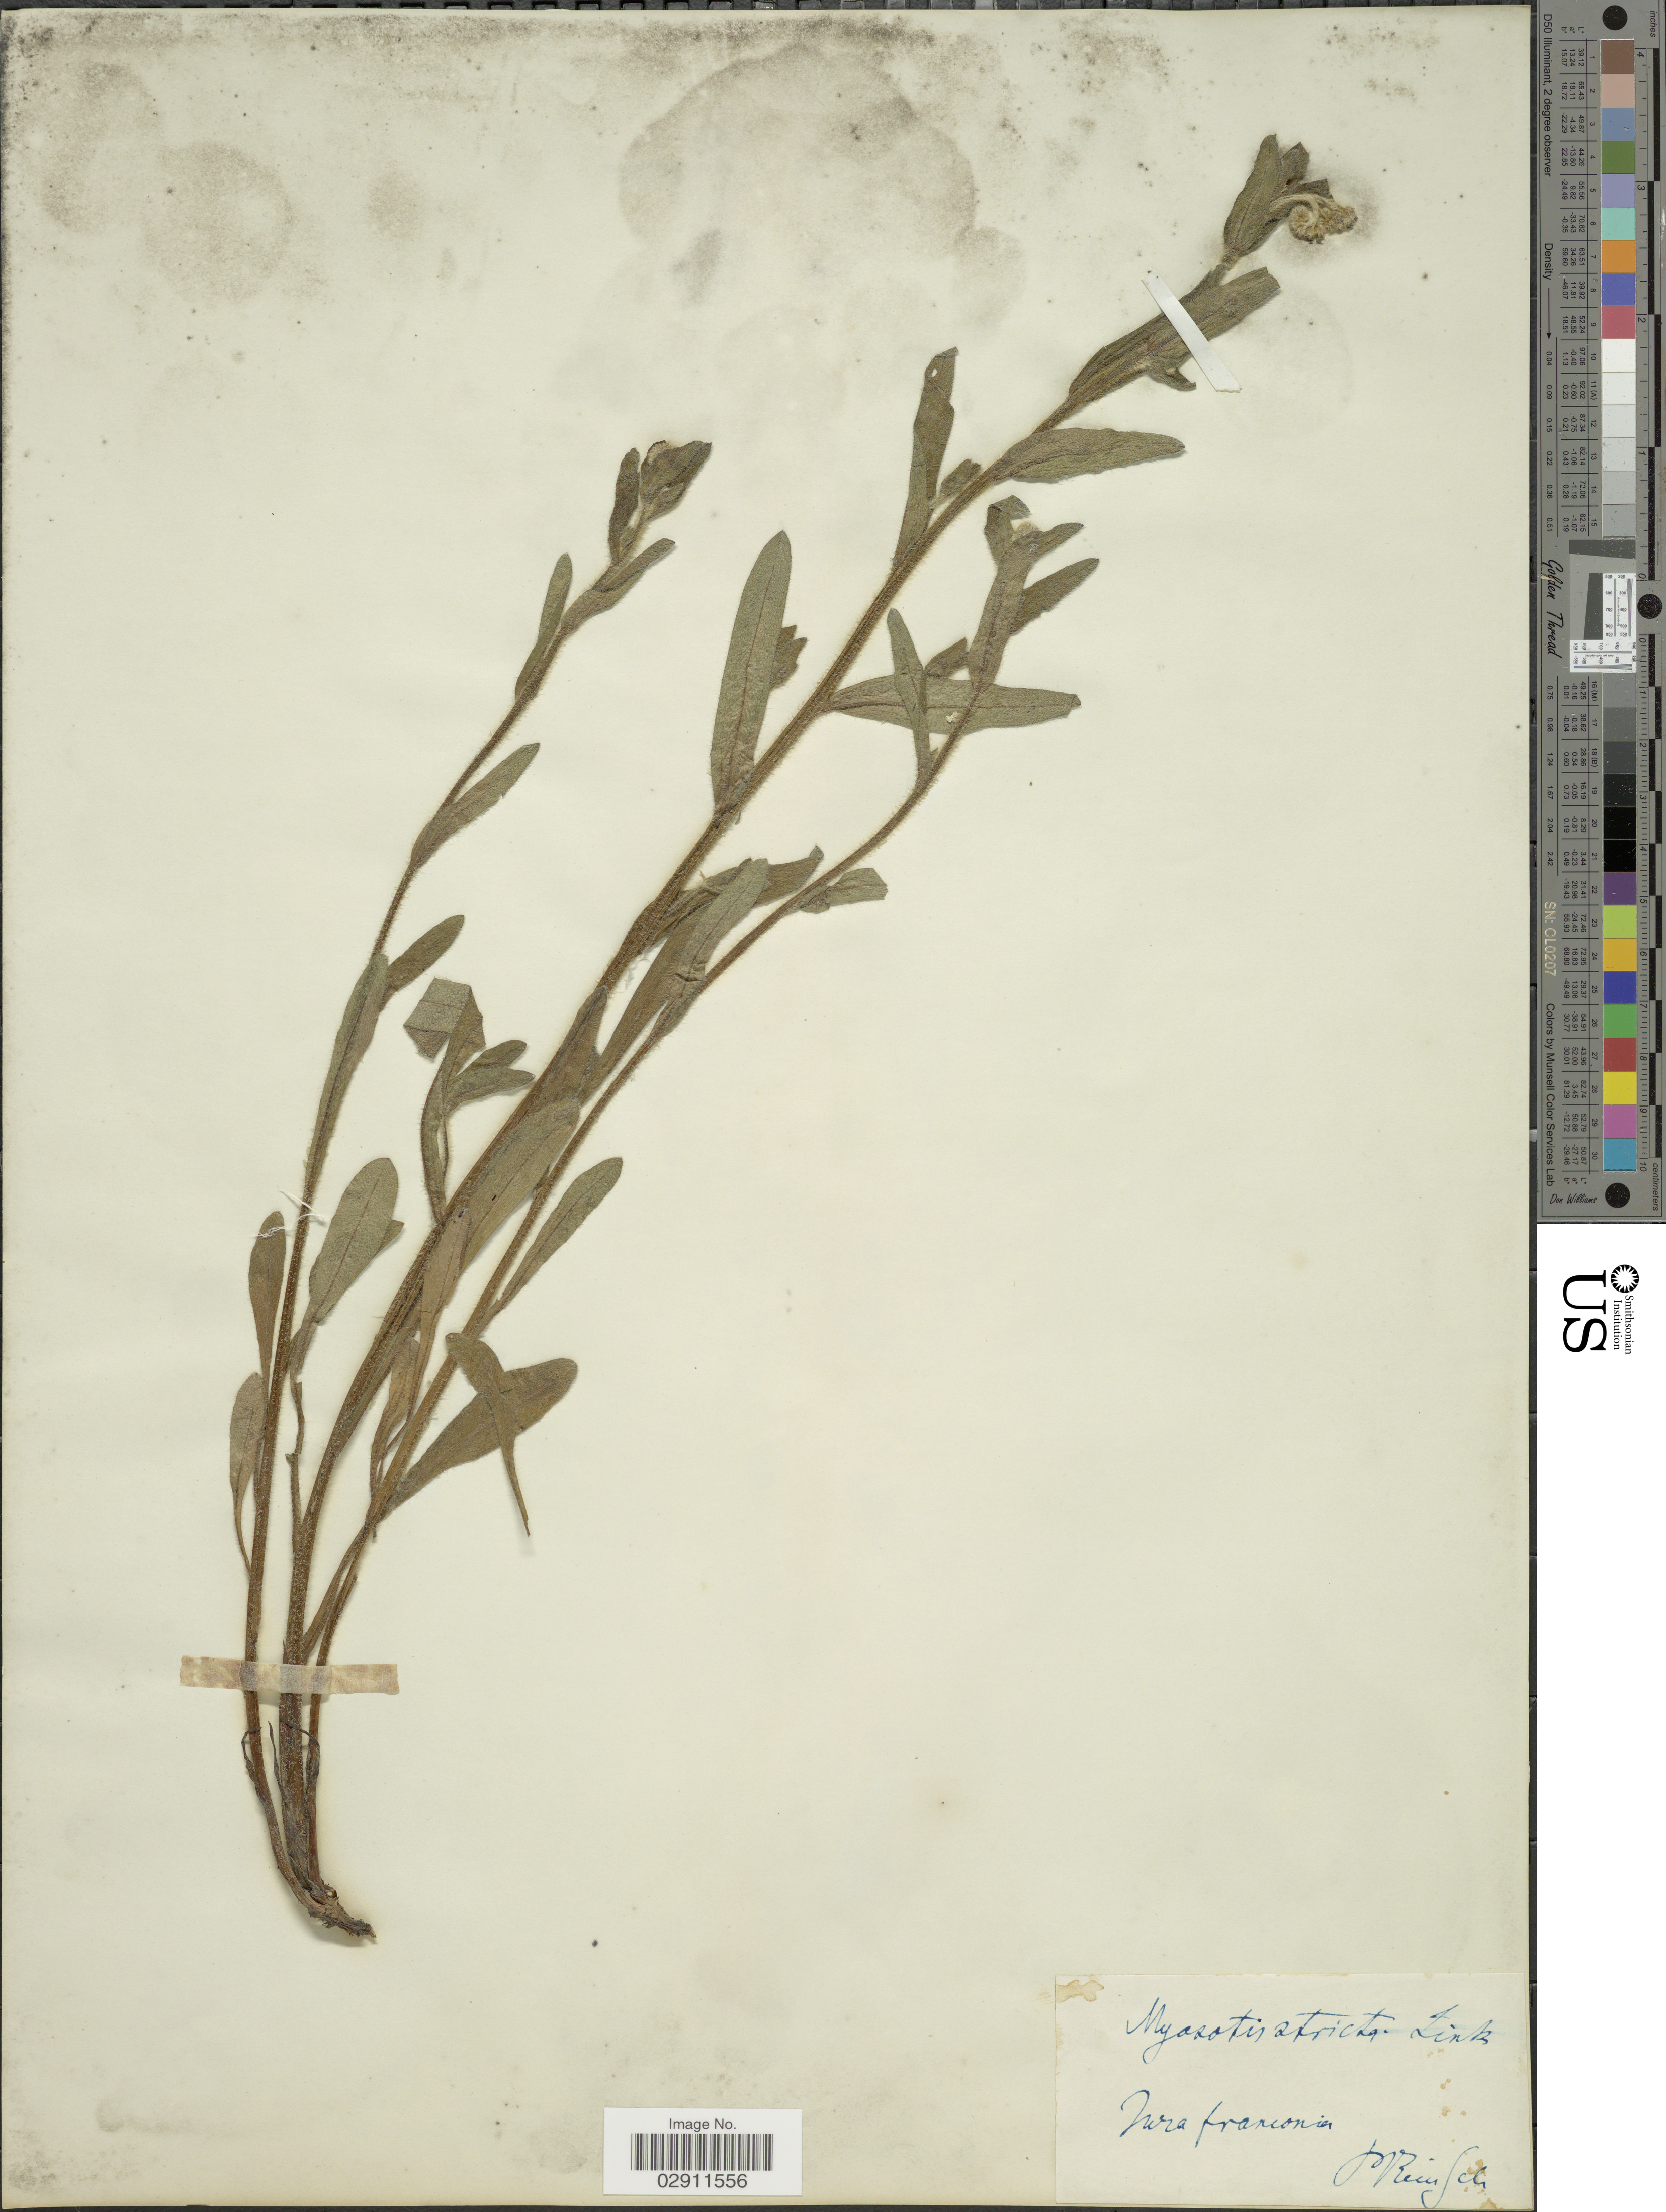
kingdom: Plantae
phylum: Tracheophyta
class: Magnoliopsida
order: Boraginales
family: Boraginaceae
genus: Myosotis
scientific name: Myosotis stricta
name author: Link ex Roem. & Schult.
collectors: P. Reinsch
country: Germany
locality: Jura franconia.